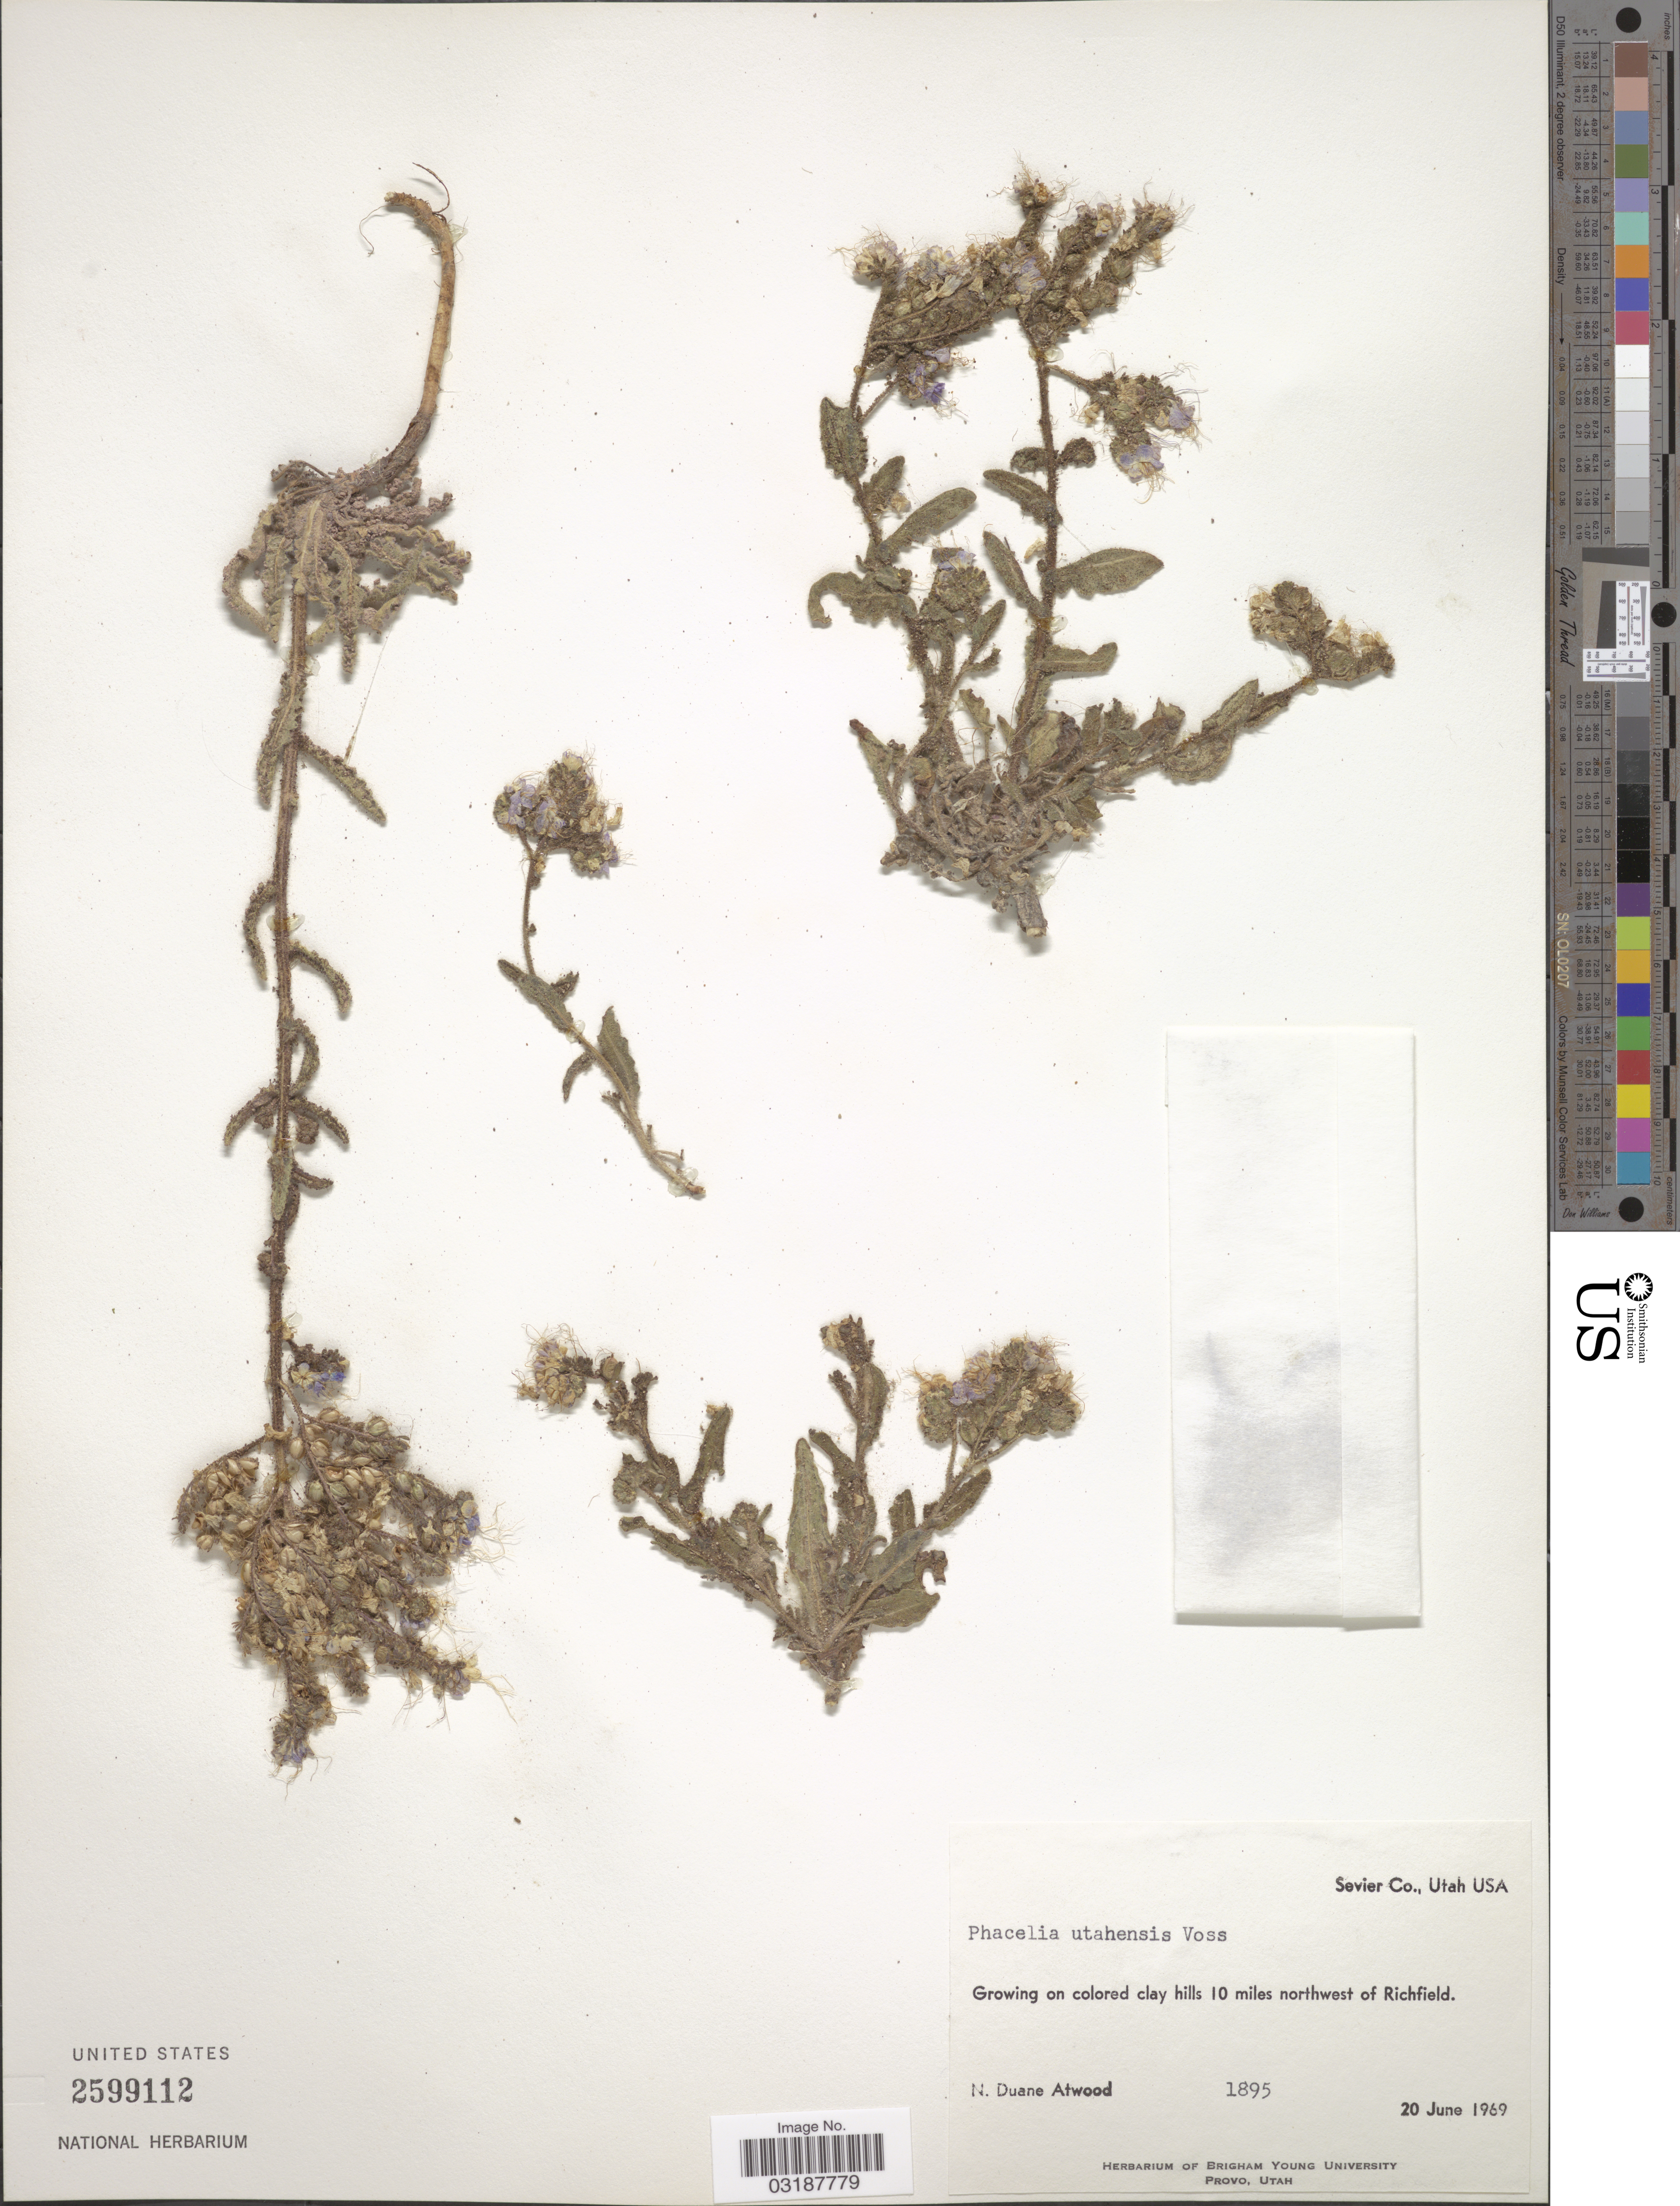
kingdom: Plantae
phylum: Tracheophyta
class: Magnoliopsida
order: Boraginales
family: Hydrophyllaceae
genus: Phacelia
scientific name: Phacelia utahensis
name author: J.W. Voss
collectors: N. Atwood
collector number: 1895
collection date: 1969-06-20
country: United States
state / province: Utah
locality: Sevier Co., Utah, Growing on colored clay hills 10 miles northwest of Richfield.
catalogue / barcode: US 2599112